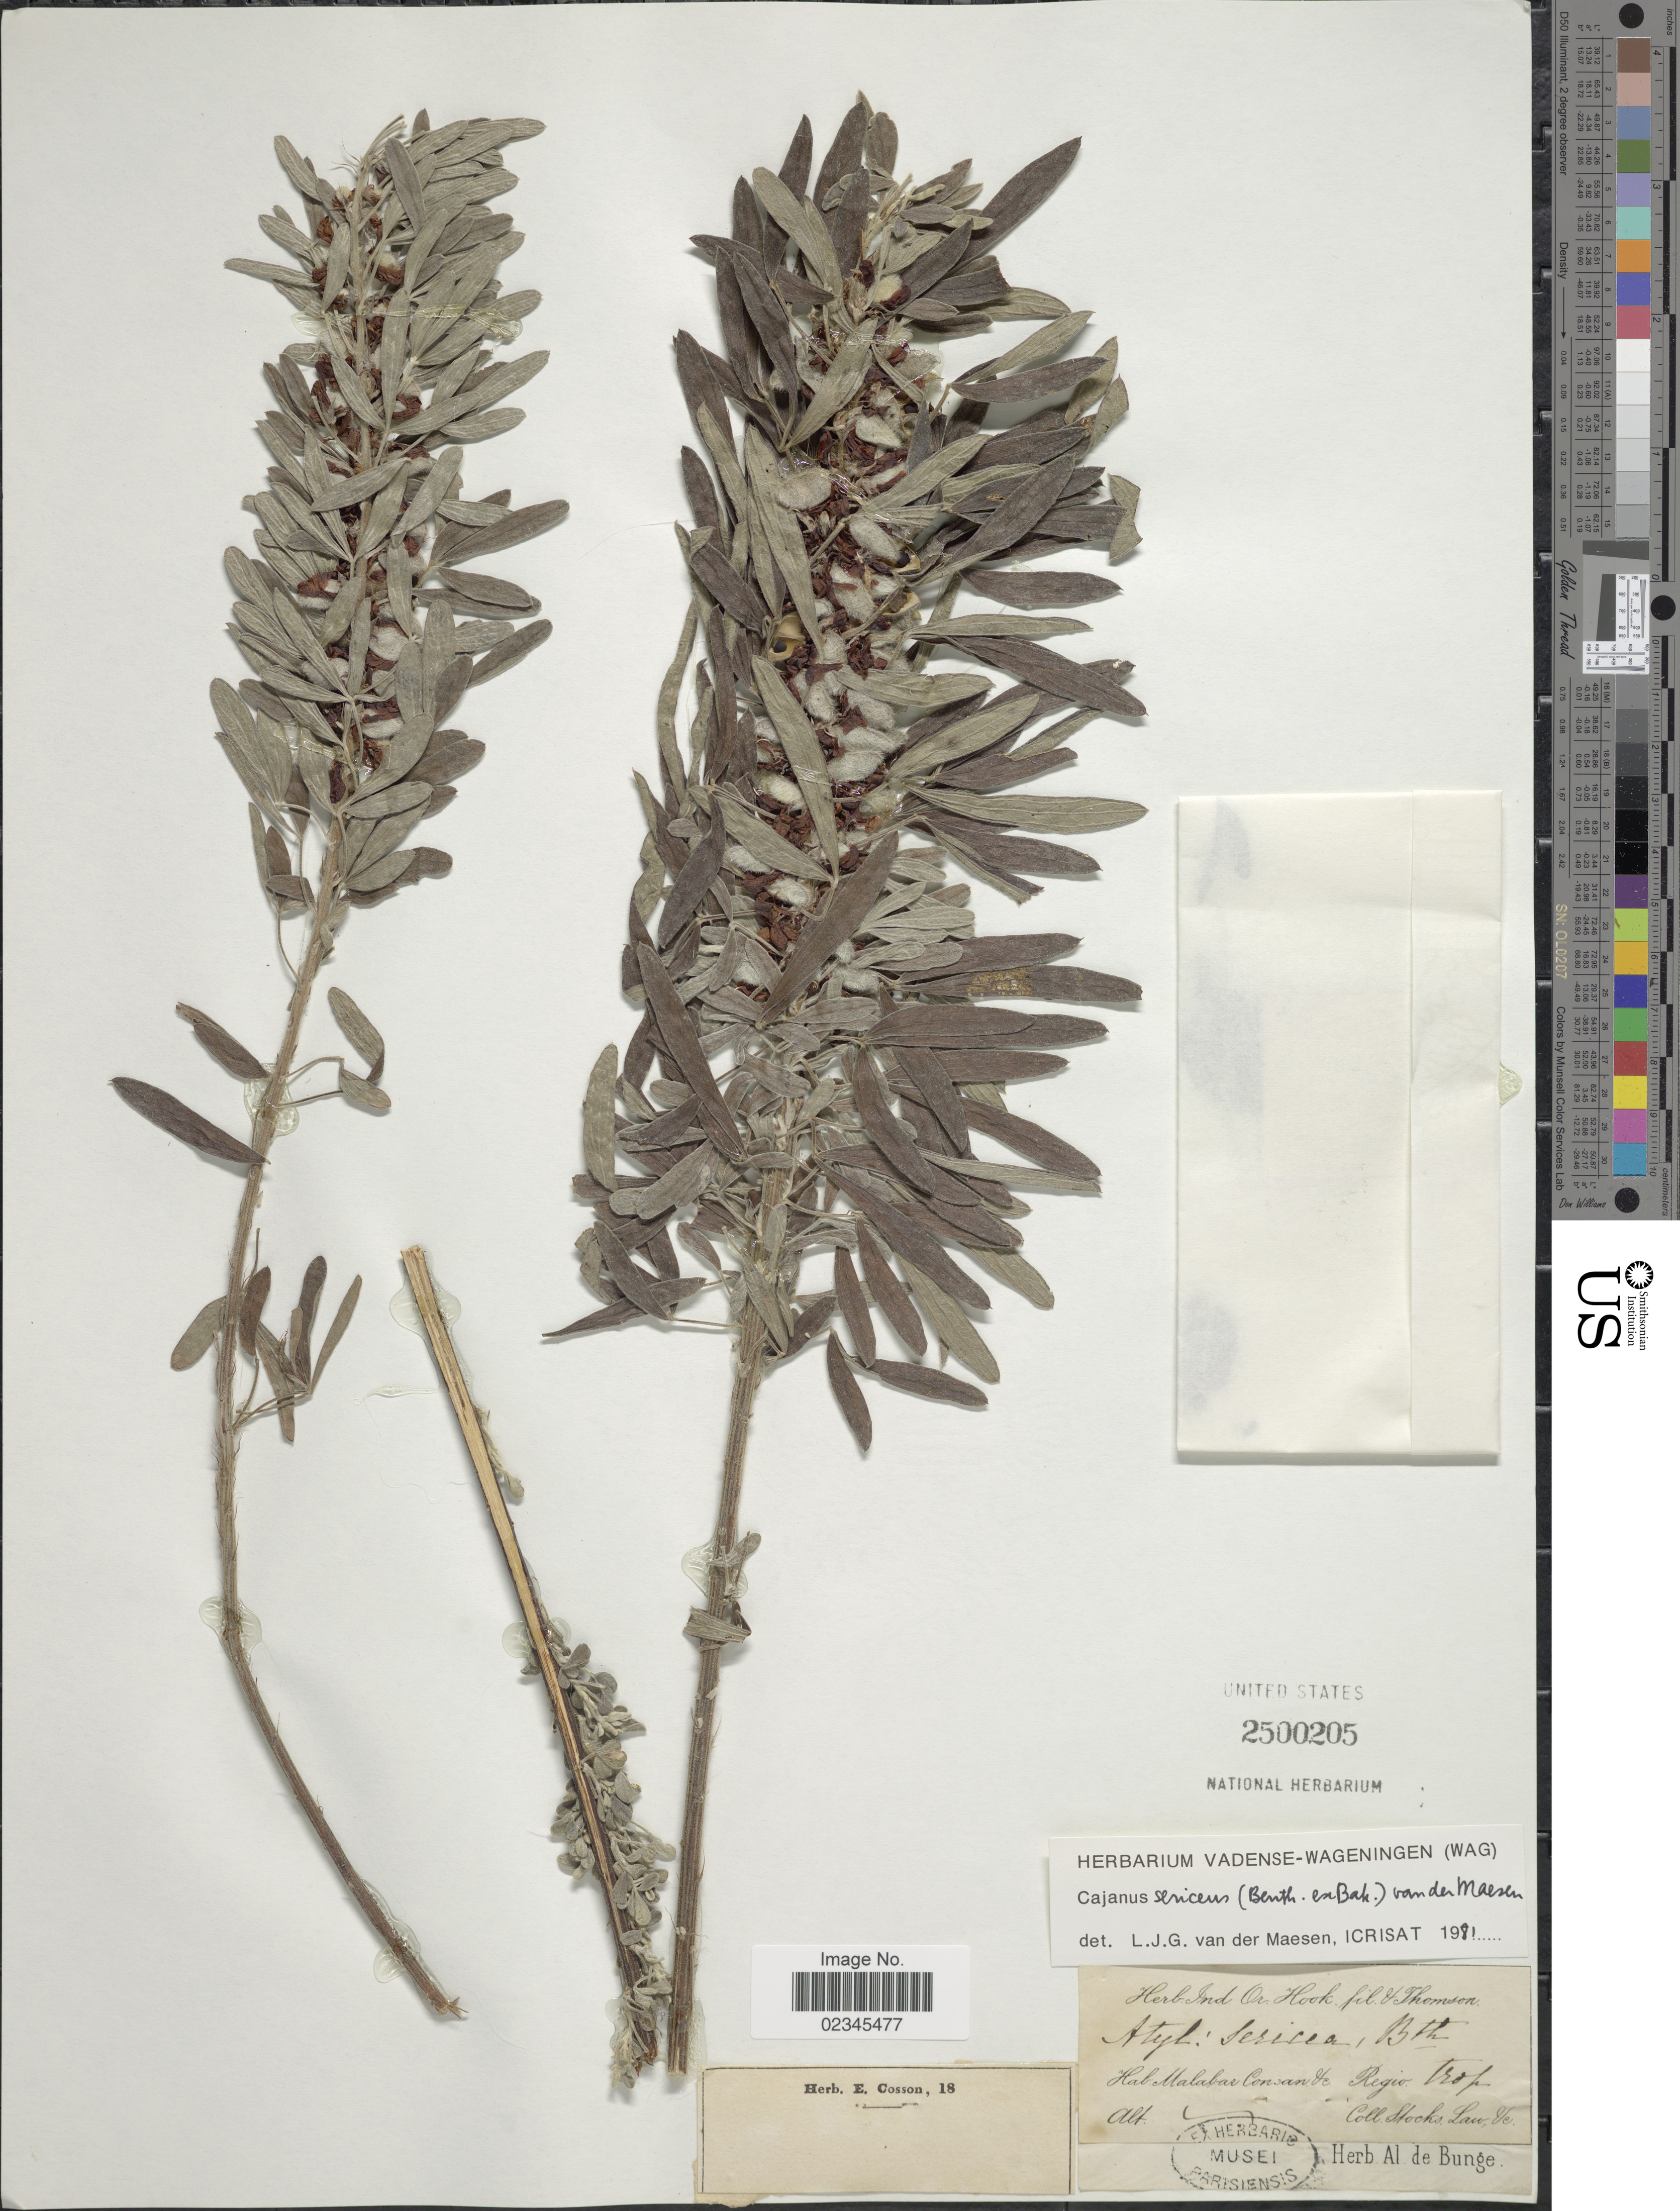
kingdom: Plantae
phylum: Tracheophyta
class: Magnoliopsida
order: Fabales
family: Fabaceae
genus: Cajanus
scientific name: Cajanus sericeus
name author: (Benth. ex Baker f.) Maesen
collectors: J. Stocks & J. Law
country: India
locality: Malabar Concan &c. Regio trop.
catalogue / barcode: US 2500205